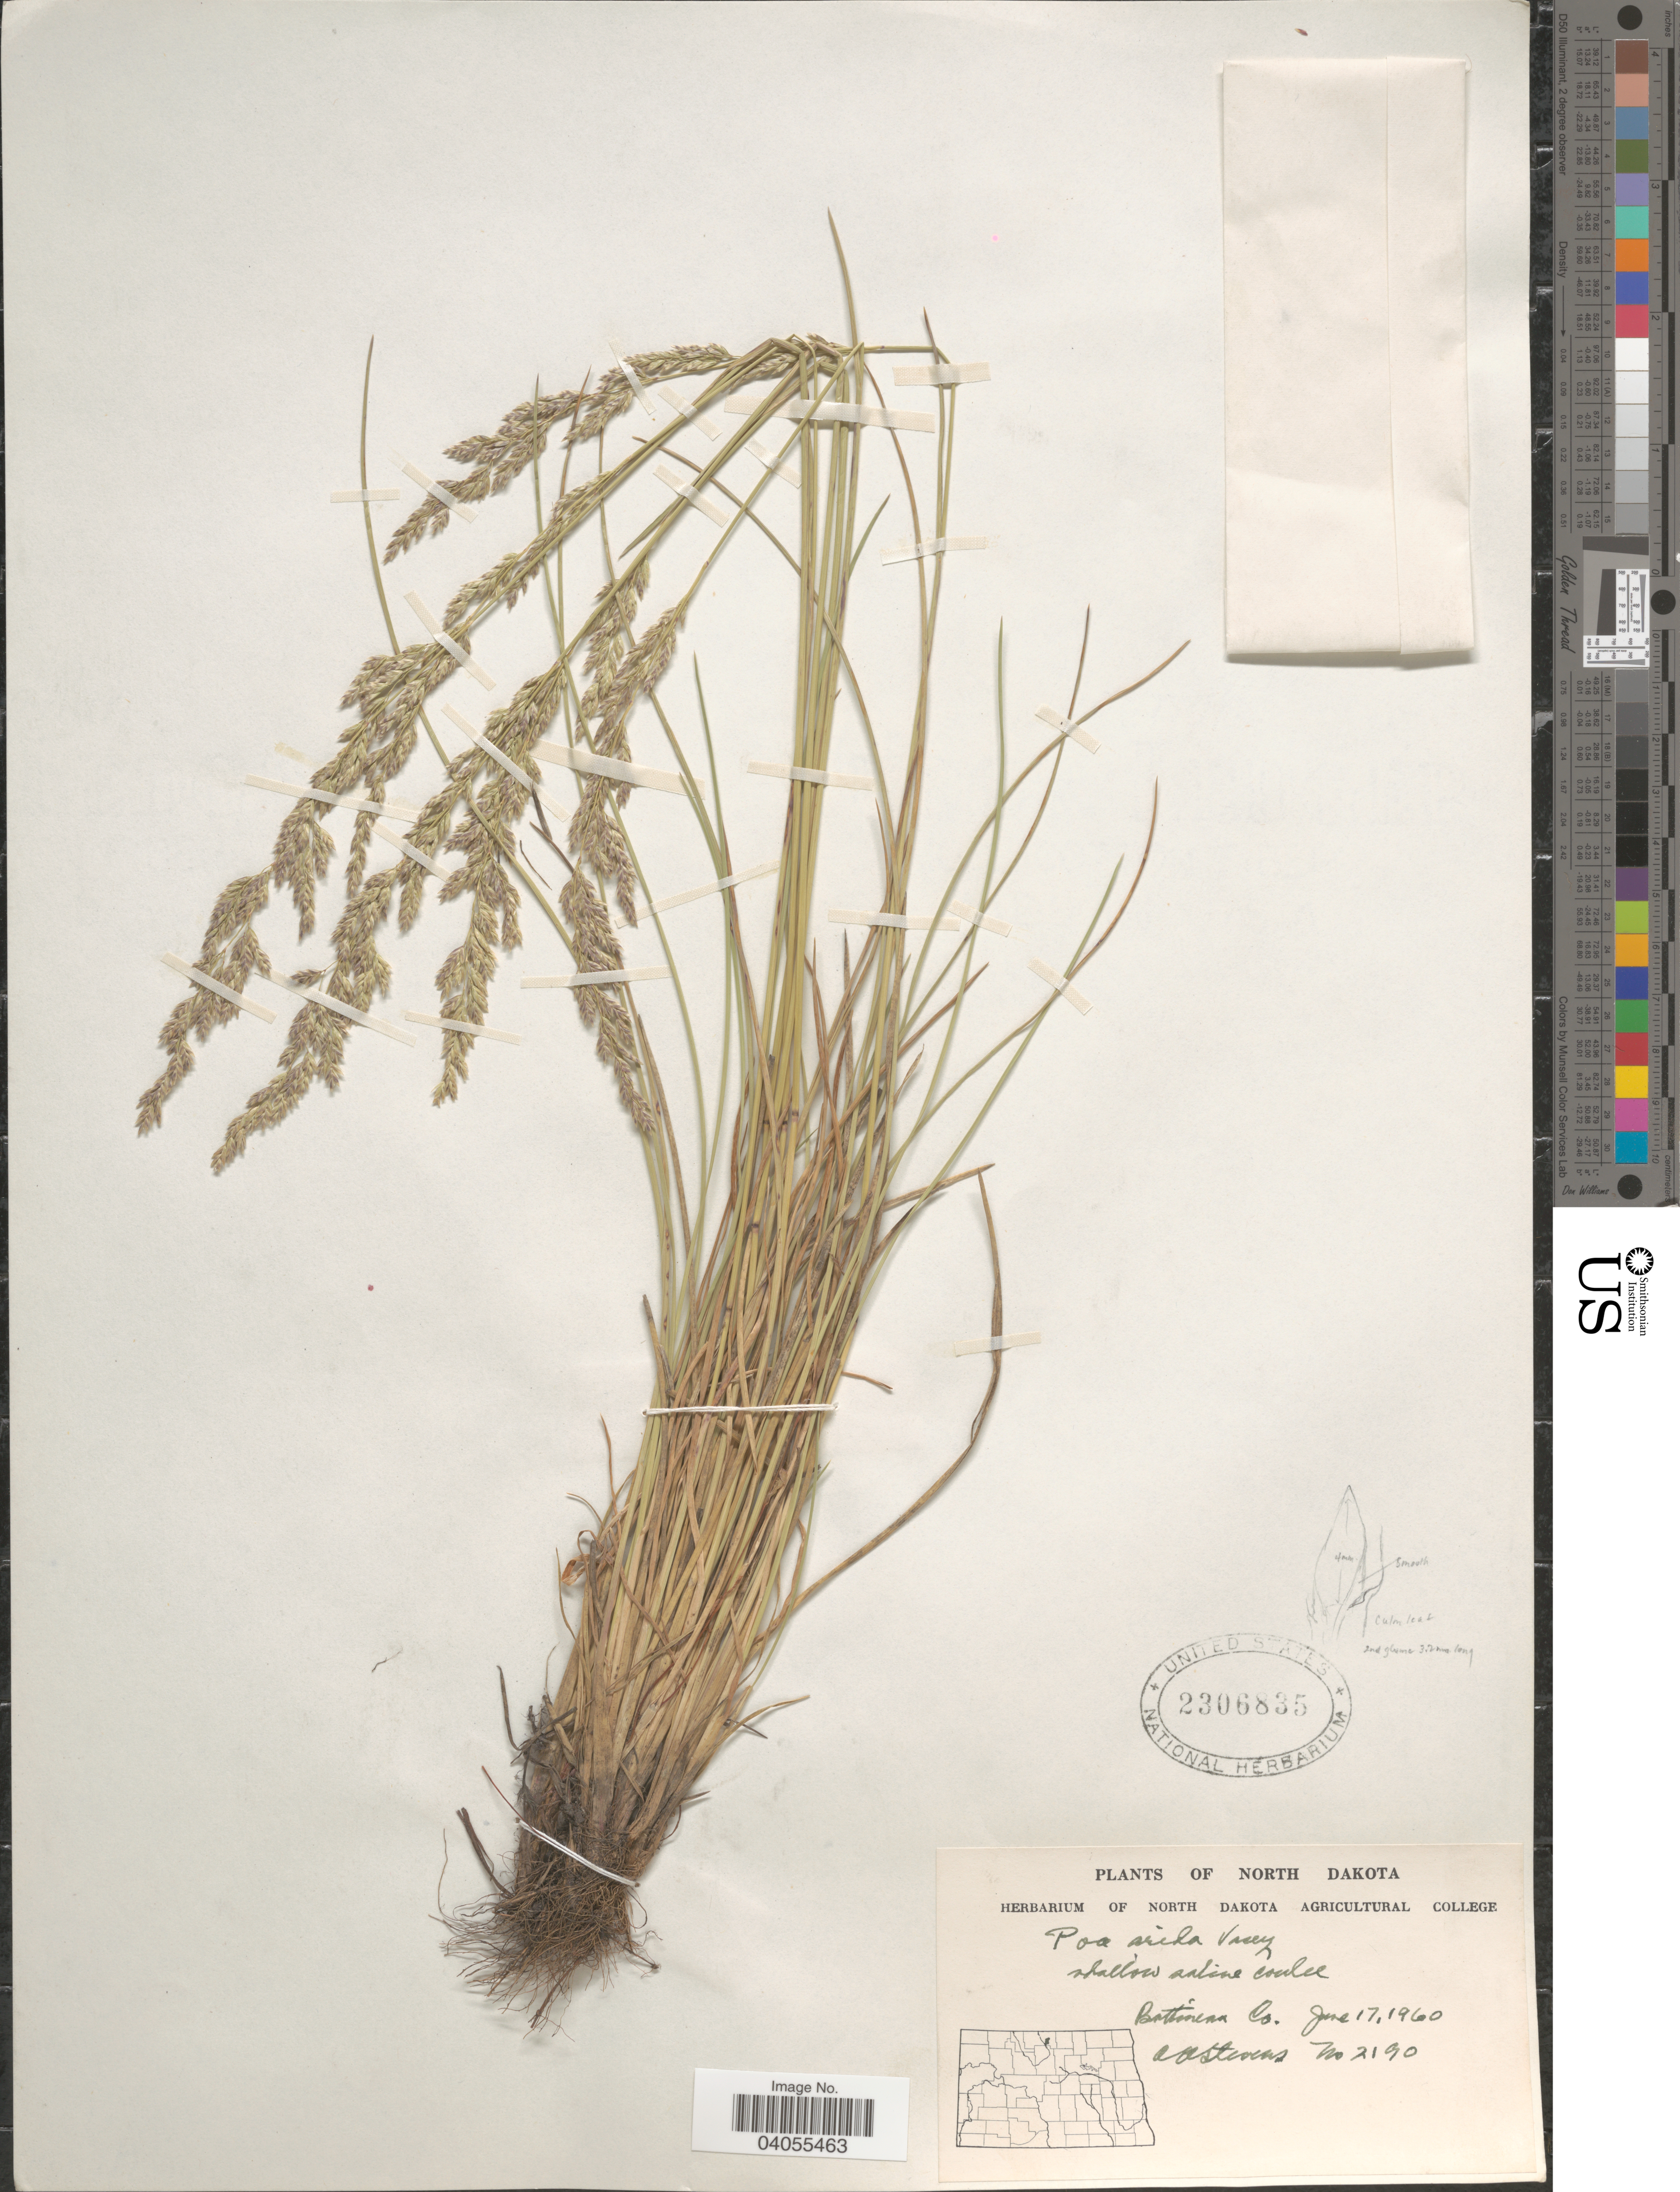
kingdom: Plantae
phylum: Tracheophyta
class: Liliopsida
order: Poales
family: Poaceae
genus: Poa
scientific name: Poa arida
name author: Vasey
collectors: O. A. Stevens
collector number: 2190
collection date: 1960-06-17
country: United States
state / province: North Dakota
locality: Battineau Co.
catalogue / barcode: US 2306835